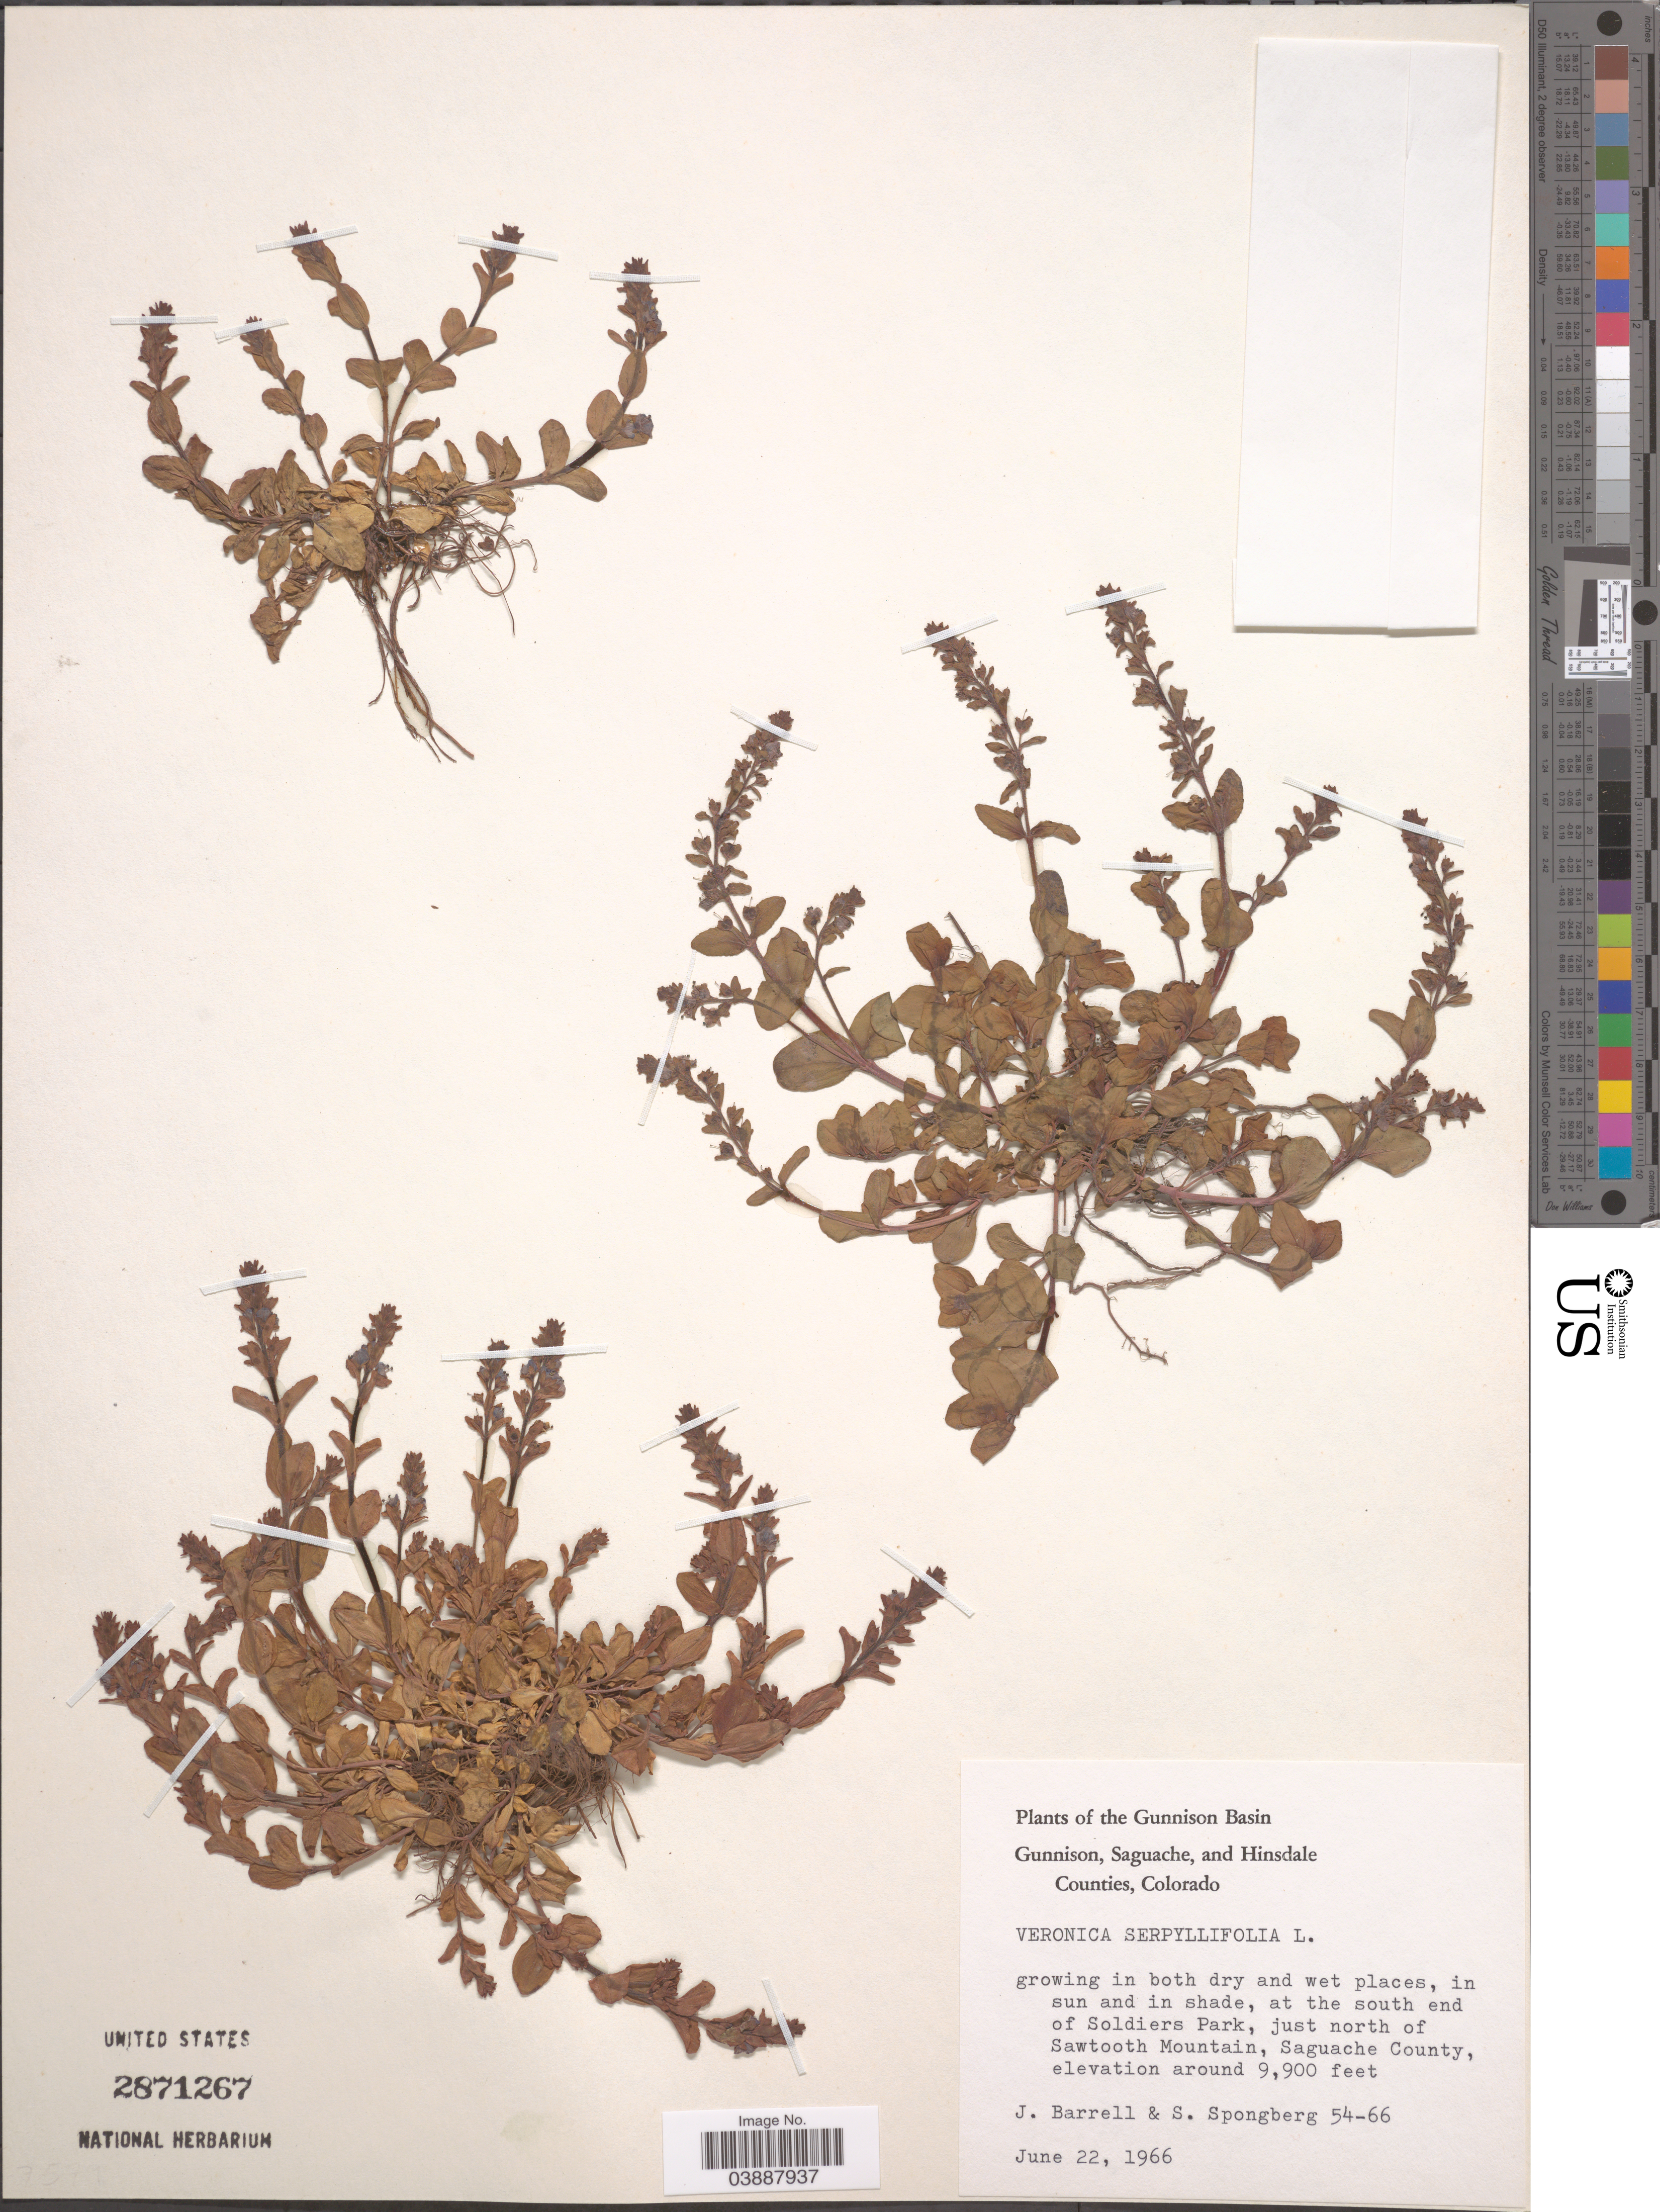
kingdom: Plantae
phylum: Tracheophyta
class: Magnoliopsida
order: Lamiales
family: Plantaginaceae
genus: Veronica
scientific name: Veronica serpyllifolia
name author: L.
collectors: J. Barrell & S. A.Spongberg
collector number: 54-66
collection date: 1966-06-22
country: United States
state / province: Colorado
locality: Gunnison Basin. At the south end of Soldiers Park, just north of Sawtooth Mountain, Saguache County.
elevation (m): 3018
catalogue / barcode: US 2871267